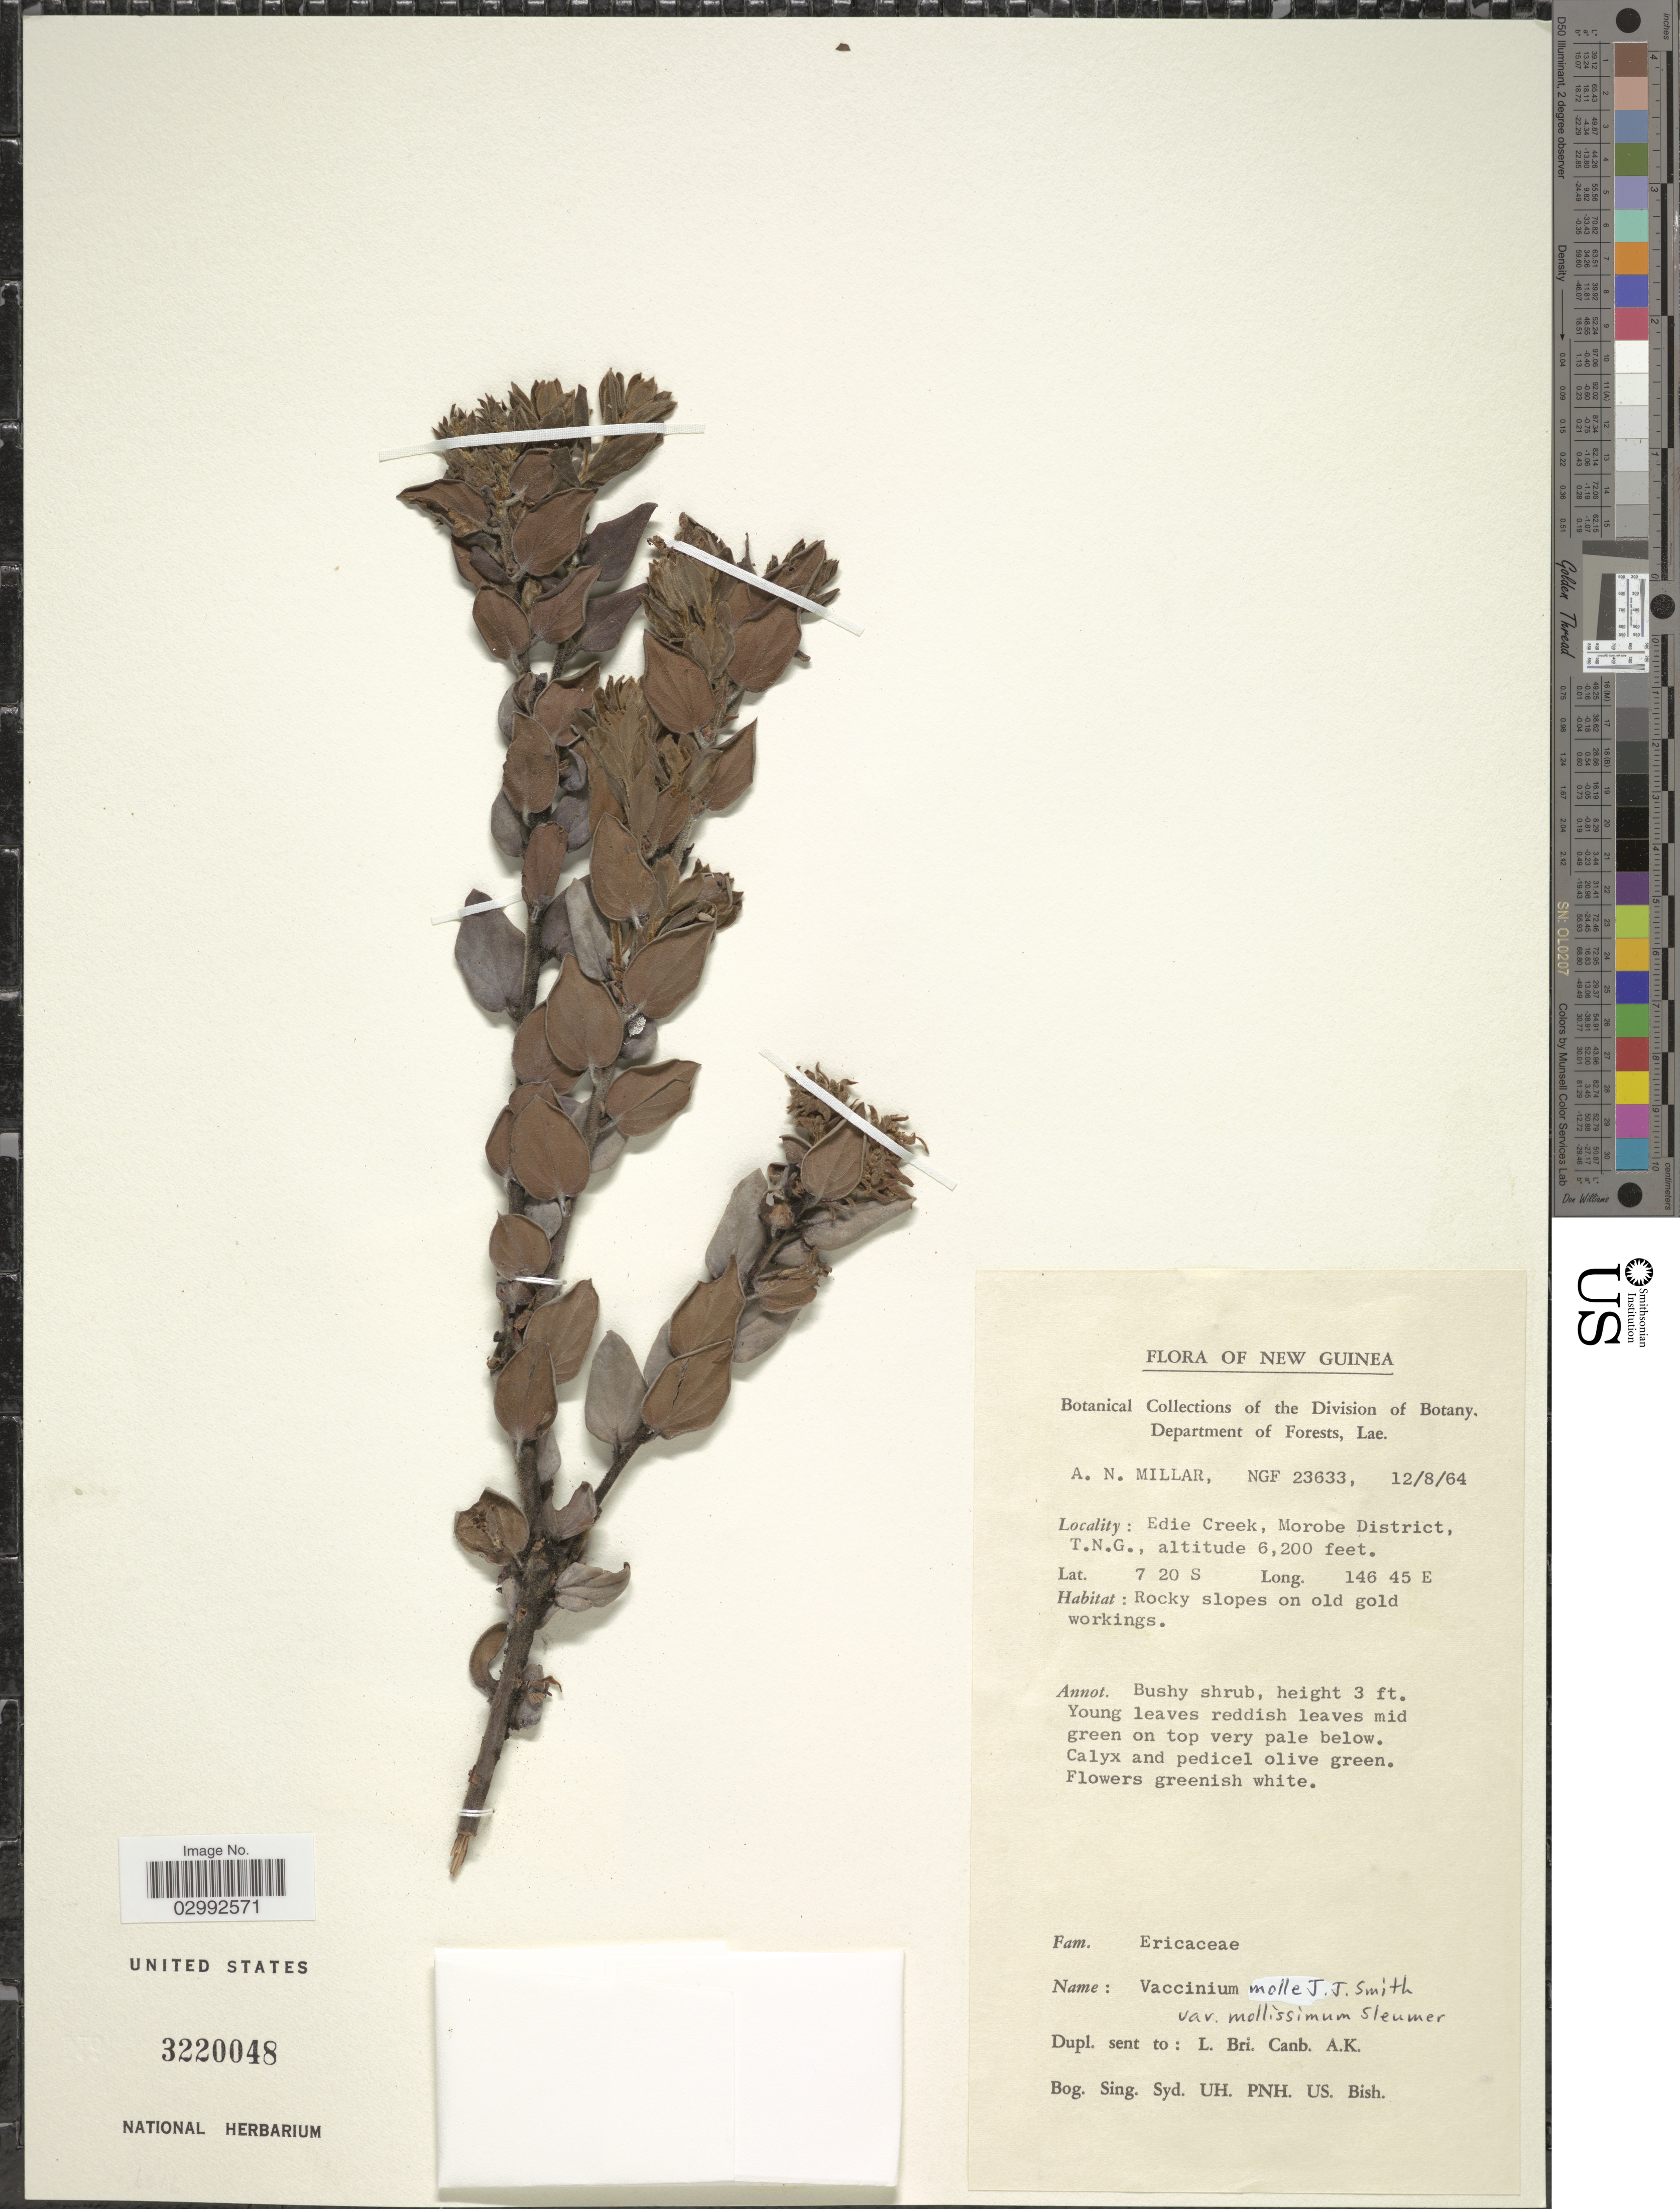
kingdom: Plantae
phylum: Tracheophyta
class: Magnoliopsida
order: Ericales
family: Ericaceae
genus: Vaccinium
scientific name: Vaccinium molle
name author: J.J. Sm.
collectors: A. Millar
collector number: NGF 23633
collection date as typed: Transcribed d/m/y: 12/8/64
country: Papua New Guinea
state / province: Morobe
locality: New Guinea, Edie Creek, Morobe District, T.N.G.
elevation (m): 1890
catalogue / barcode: US 3220048